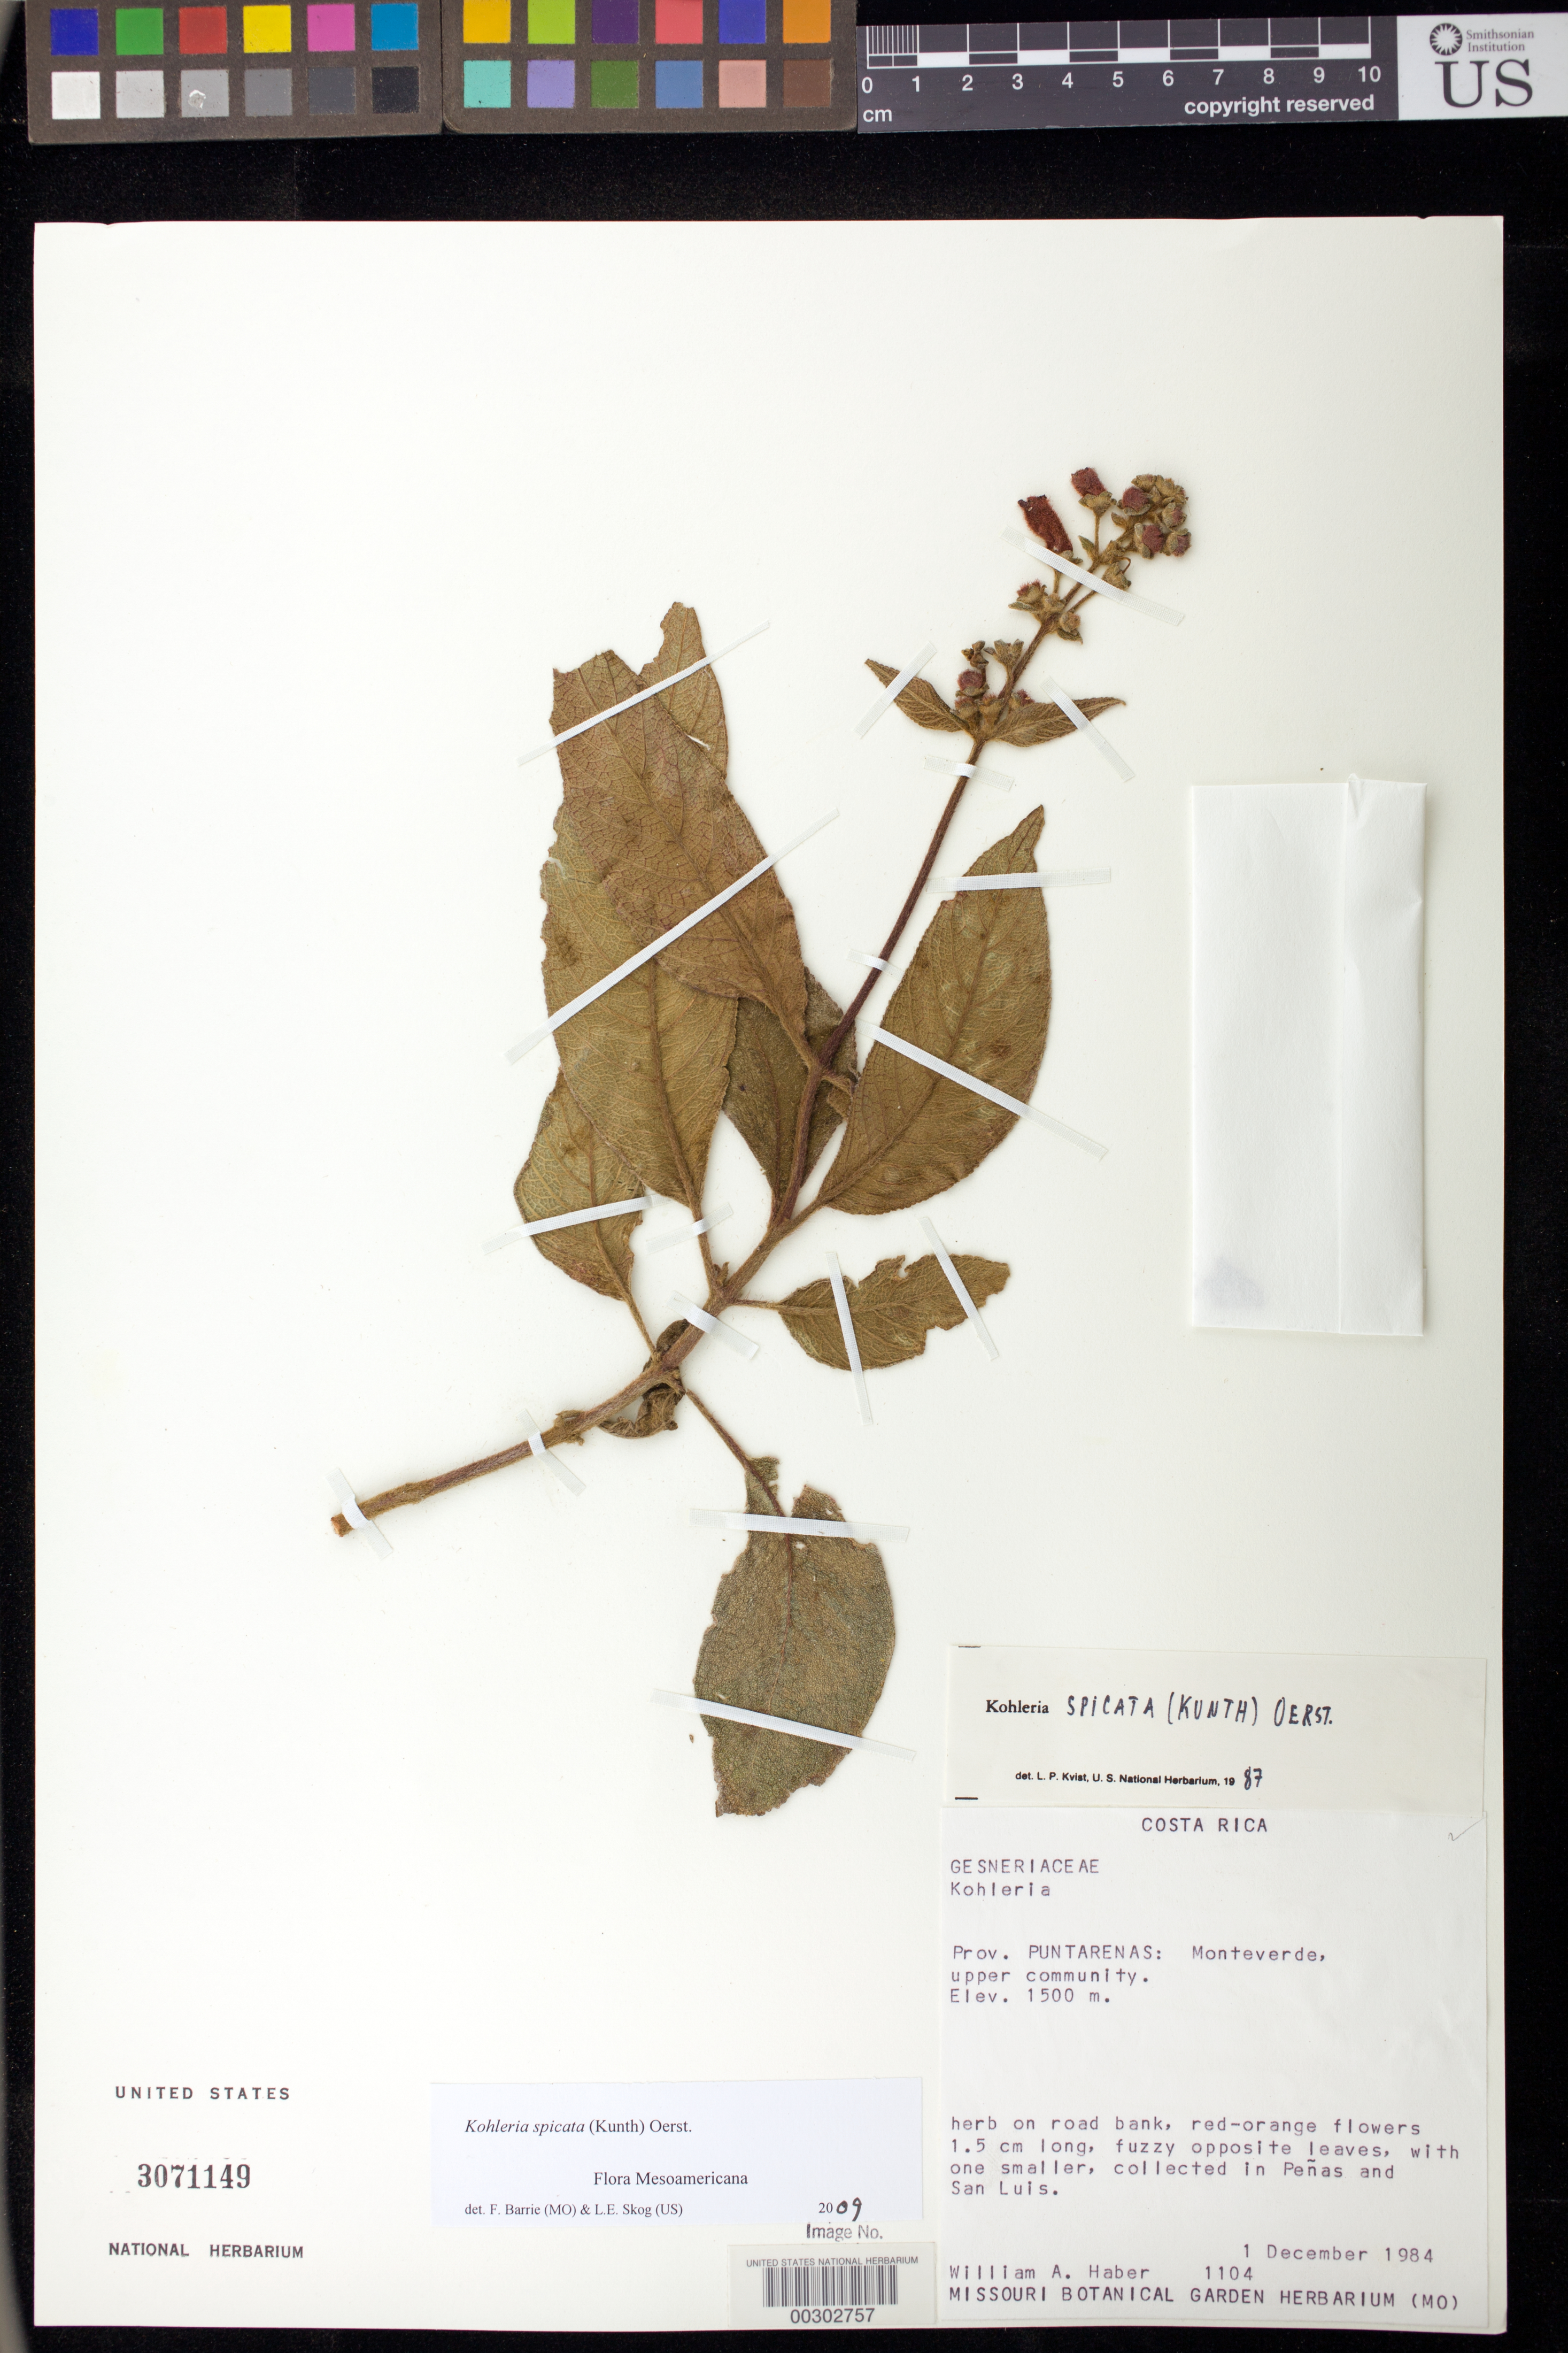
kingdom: Plantae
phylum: Tracheophyta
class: Magnoliopsida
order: Lamiales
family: Gesneriaceae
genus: Kohleria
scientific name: Kohleria spicata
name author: (Kunth) Oerst.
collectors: W. A. Haber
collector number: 1104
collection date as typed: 01 Dec 1984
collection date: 1984-12-01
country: Costa Rica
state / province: Puntarenas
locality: Monteverde, upper community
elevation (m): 1500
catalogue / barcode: US 3071149